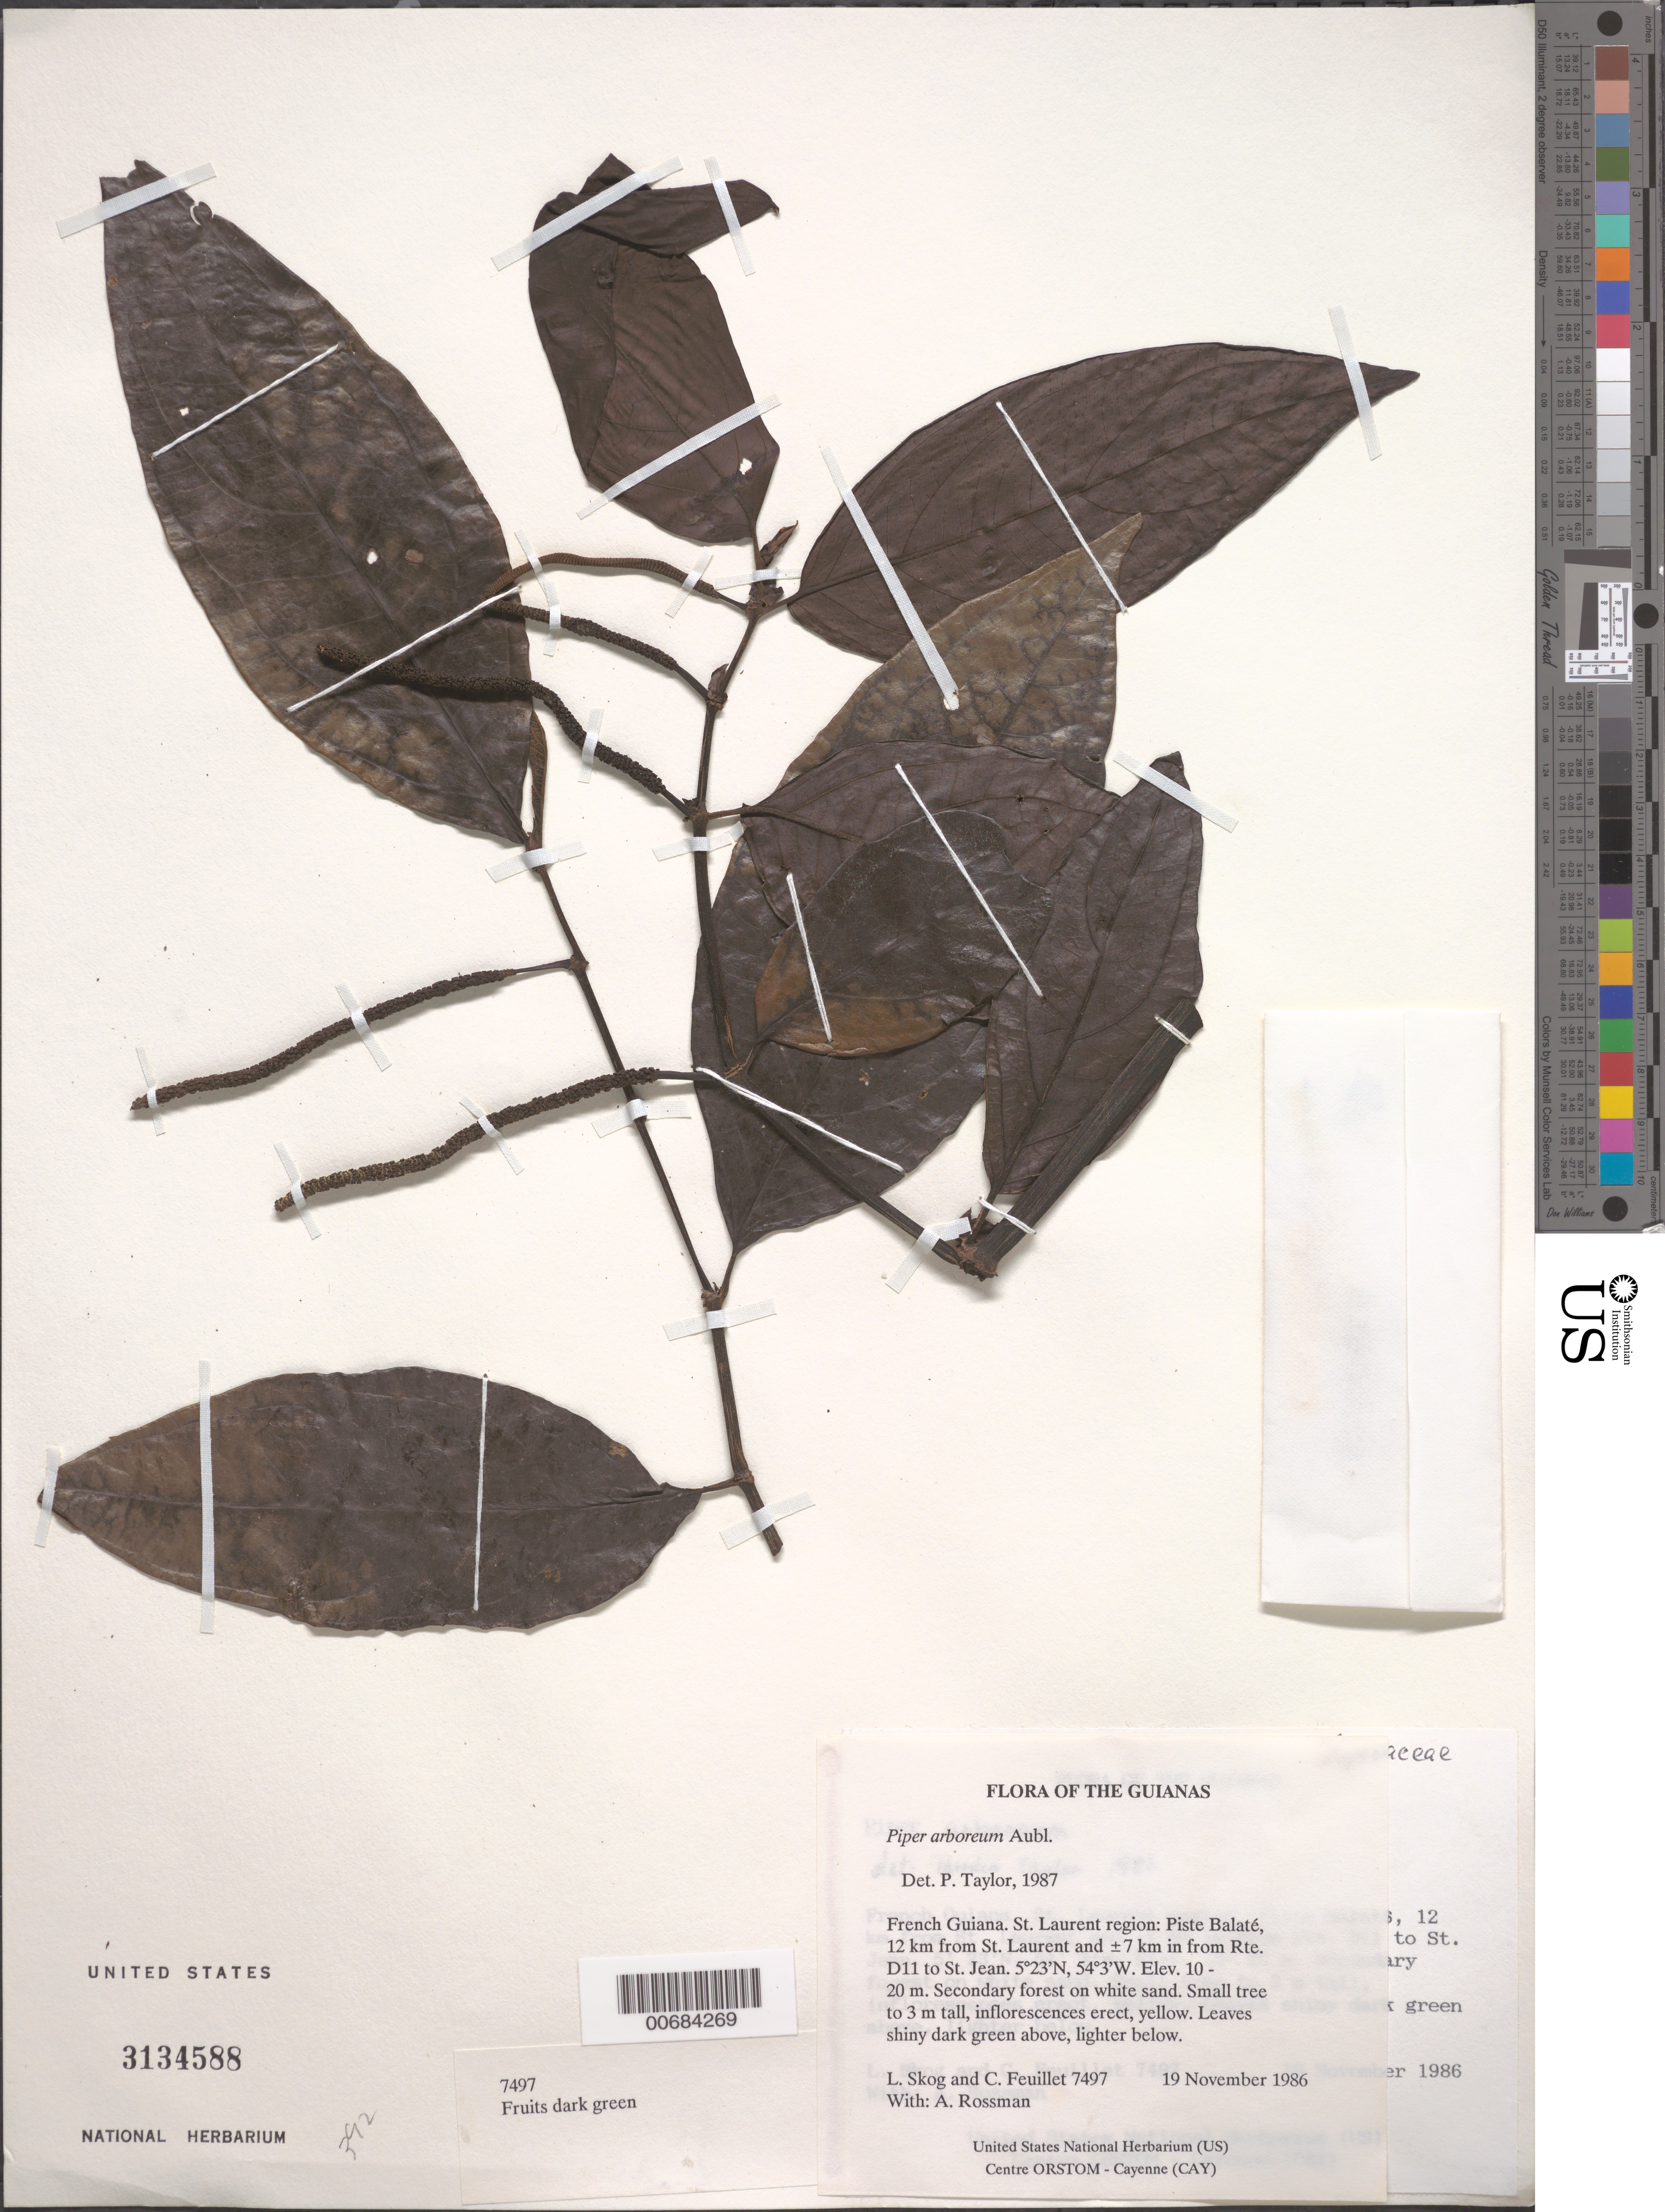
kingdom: Plantae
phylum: Tracheophyta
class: Magnoliopsida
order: Piperales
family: Piperaceae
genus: Piper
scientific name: Piper arboreum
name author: Aubl.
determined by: Taylor, P.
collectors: L. E. Skog, C. Feuillet & A. Rossman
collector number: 7497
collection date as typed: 19 November 1986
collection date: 1986-11-19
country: French Guiana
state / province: Saint-Laurent-du-Maroni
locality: Piste Balaté, 12 km from St. Laurent and ±7 km in from Rte. D11 to St. Jean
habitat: Secondary forest on white sand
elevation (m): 10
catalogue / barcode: US 3134588